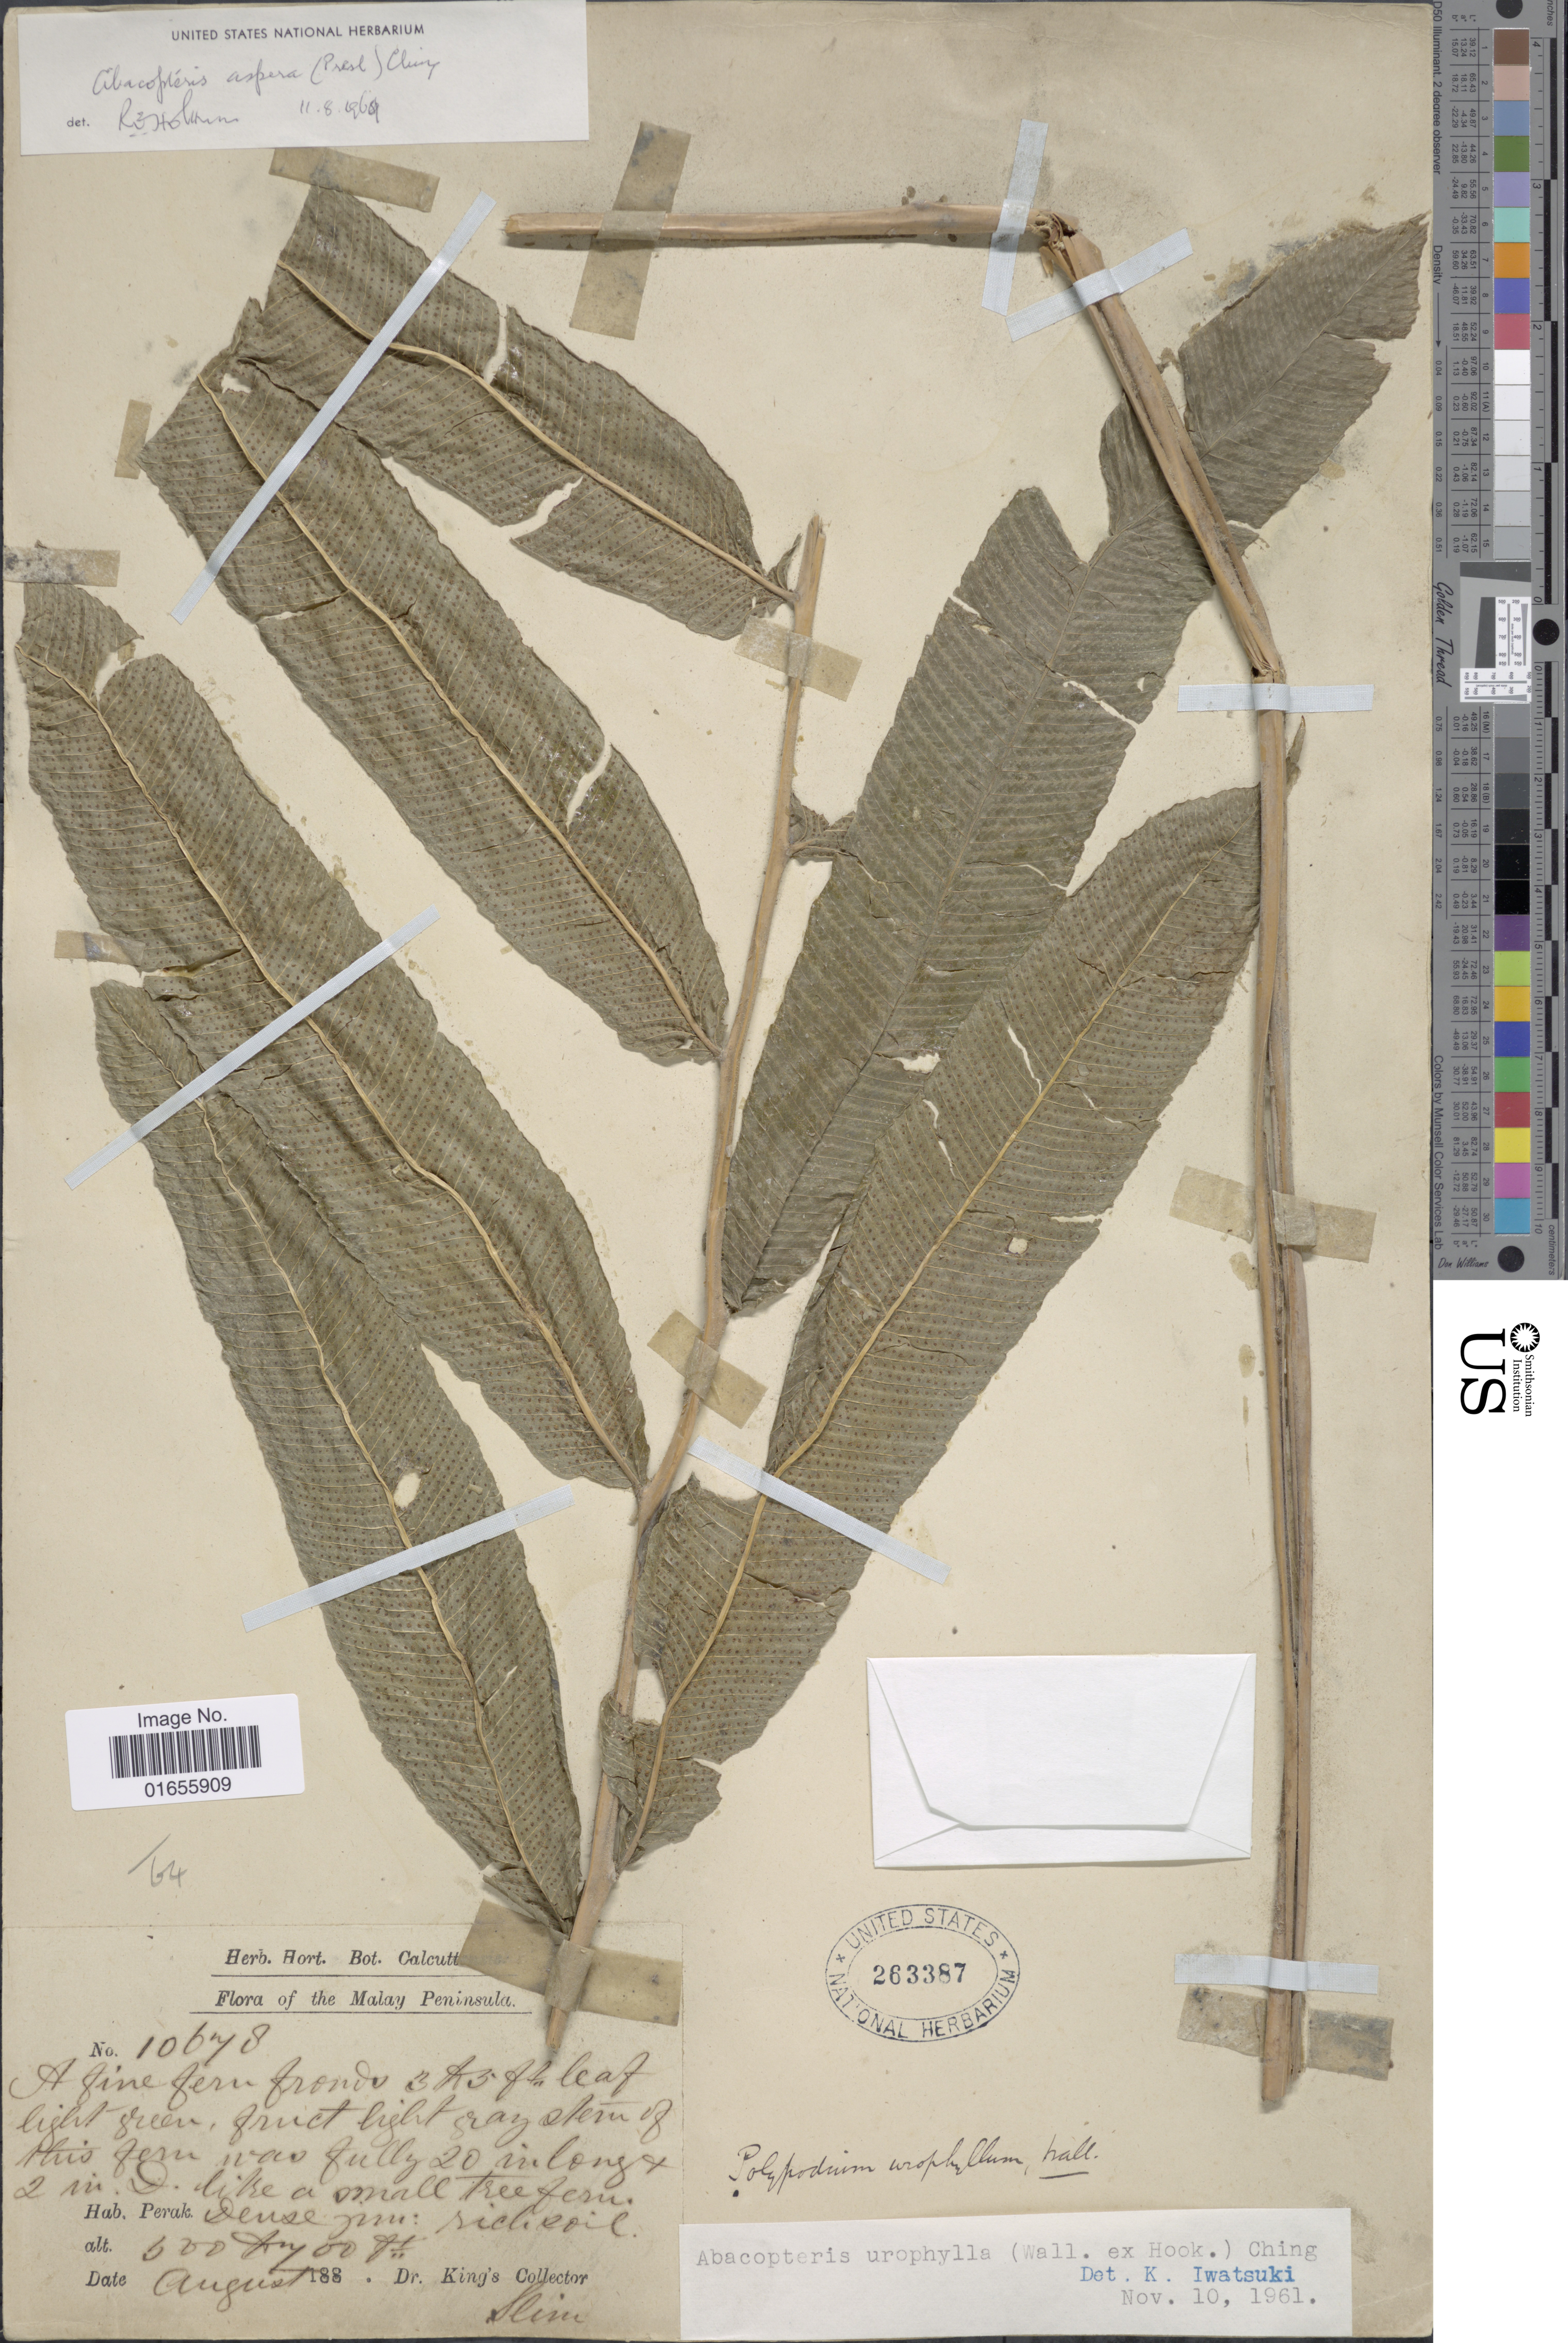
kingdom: Plantae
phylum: Tracheophyta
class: Polypodiopsida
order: Polypodiales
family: Thelypteridaceae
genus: Pronephrium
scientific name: Pronephrium asperum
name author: (C. Presl) Holttum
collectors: Dr. King's collector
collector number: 10678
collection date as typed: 188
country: Malaysia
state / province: Perak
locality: Malya Peninsula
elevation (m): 91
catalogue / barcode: US 263387